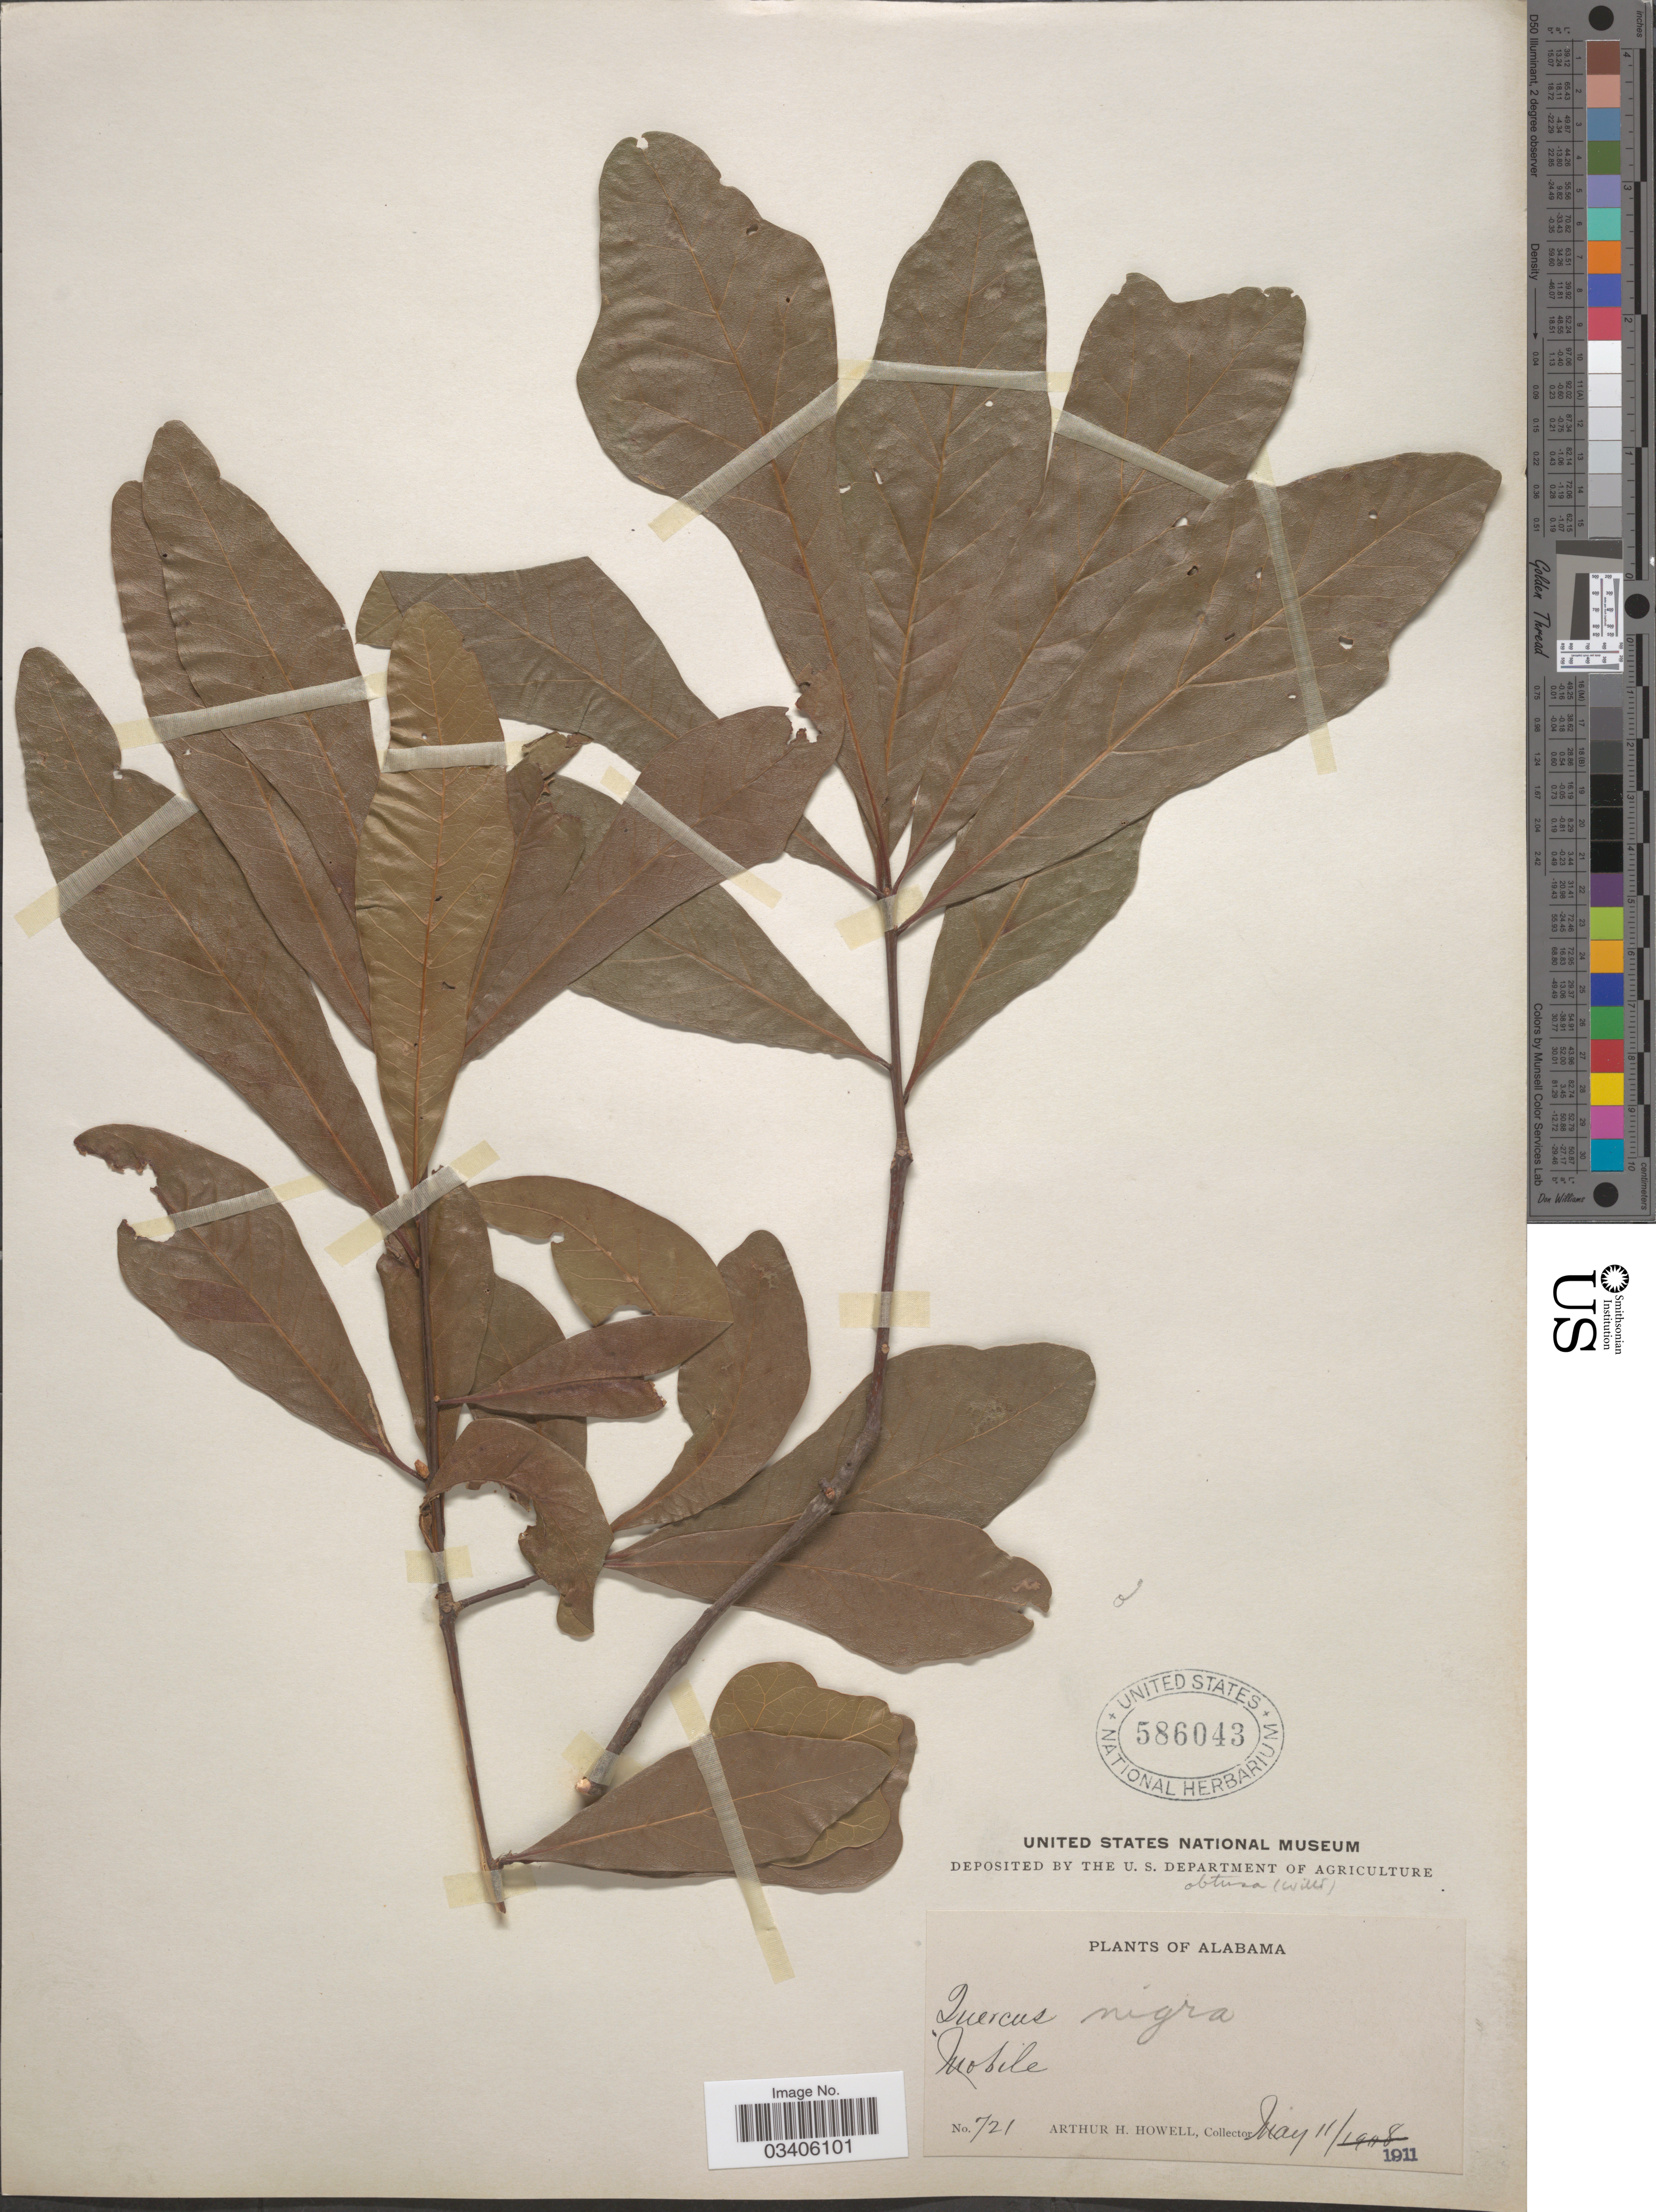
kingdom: Plantae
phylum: Tracheophyta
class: Magnoliopsida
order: Fagales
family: Fagaceae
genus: Quercus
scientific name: Quercus laurifolia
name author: Michx.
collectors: A. H. Howell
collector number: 721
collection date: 1911-05-11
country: United States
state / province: Alabama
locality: Mobile.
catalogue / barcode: US 586043